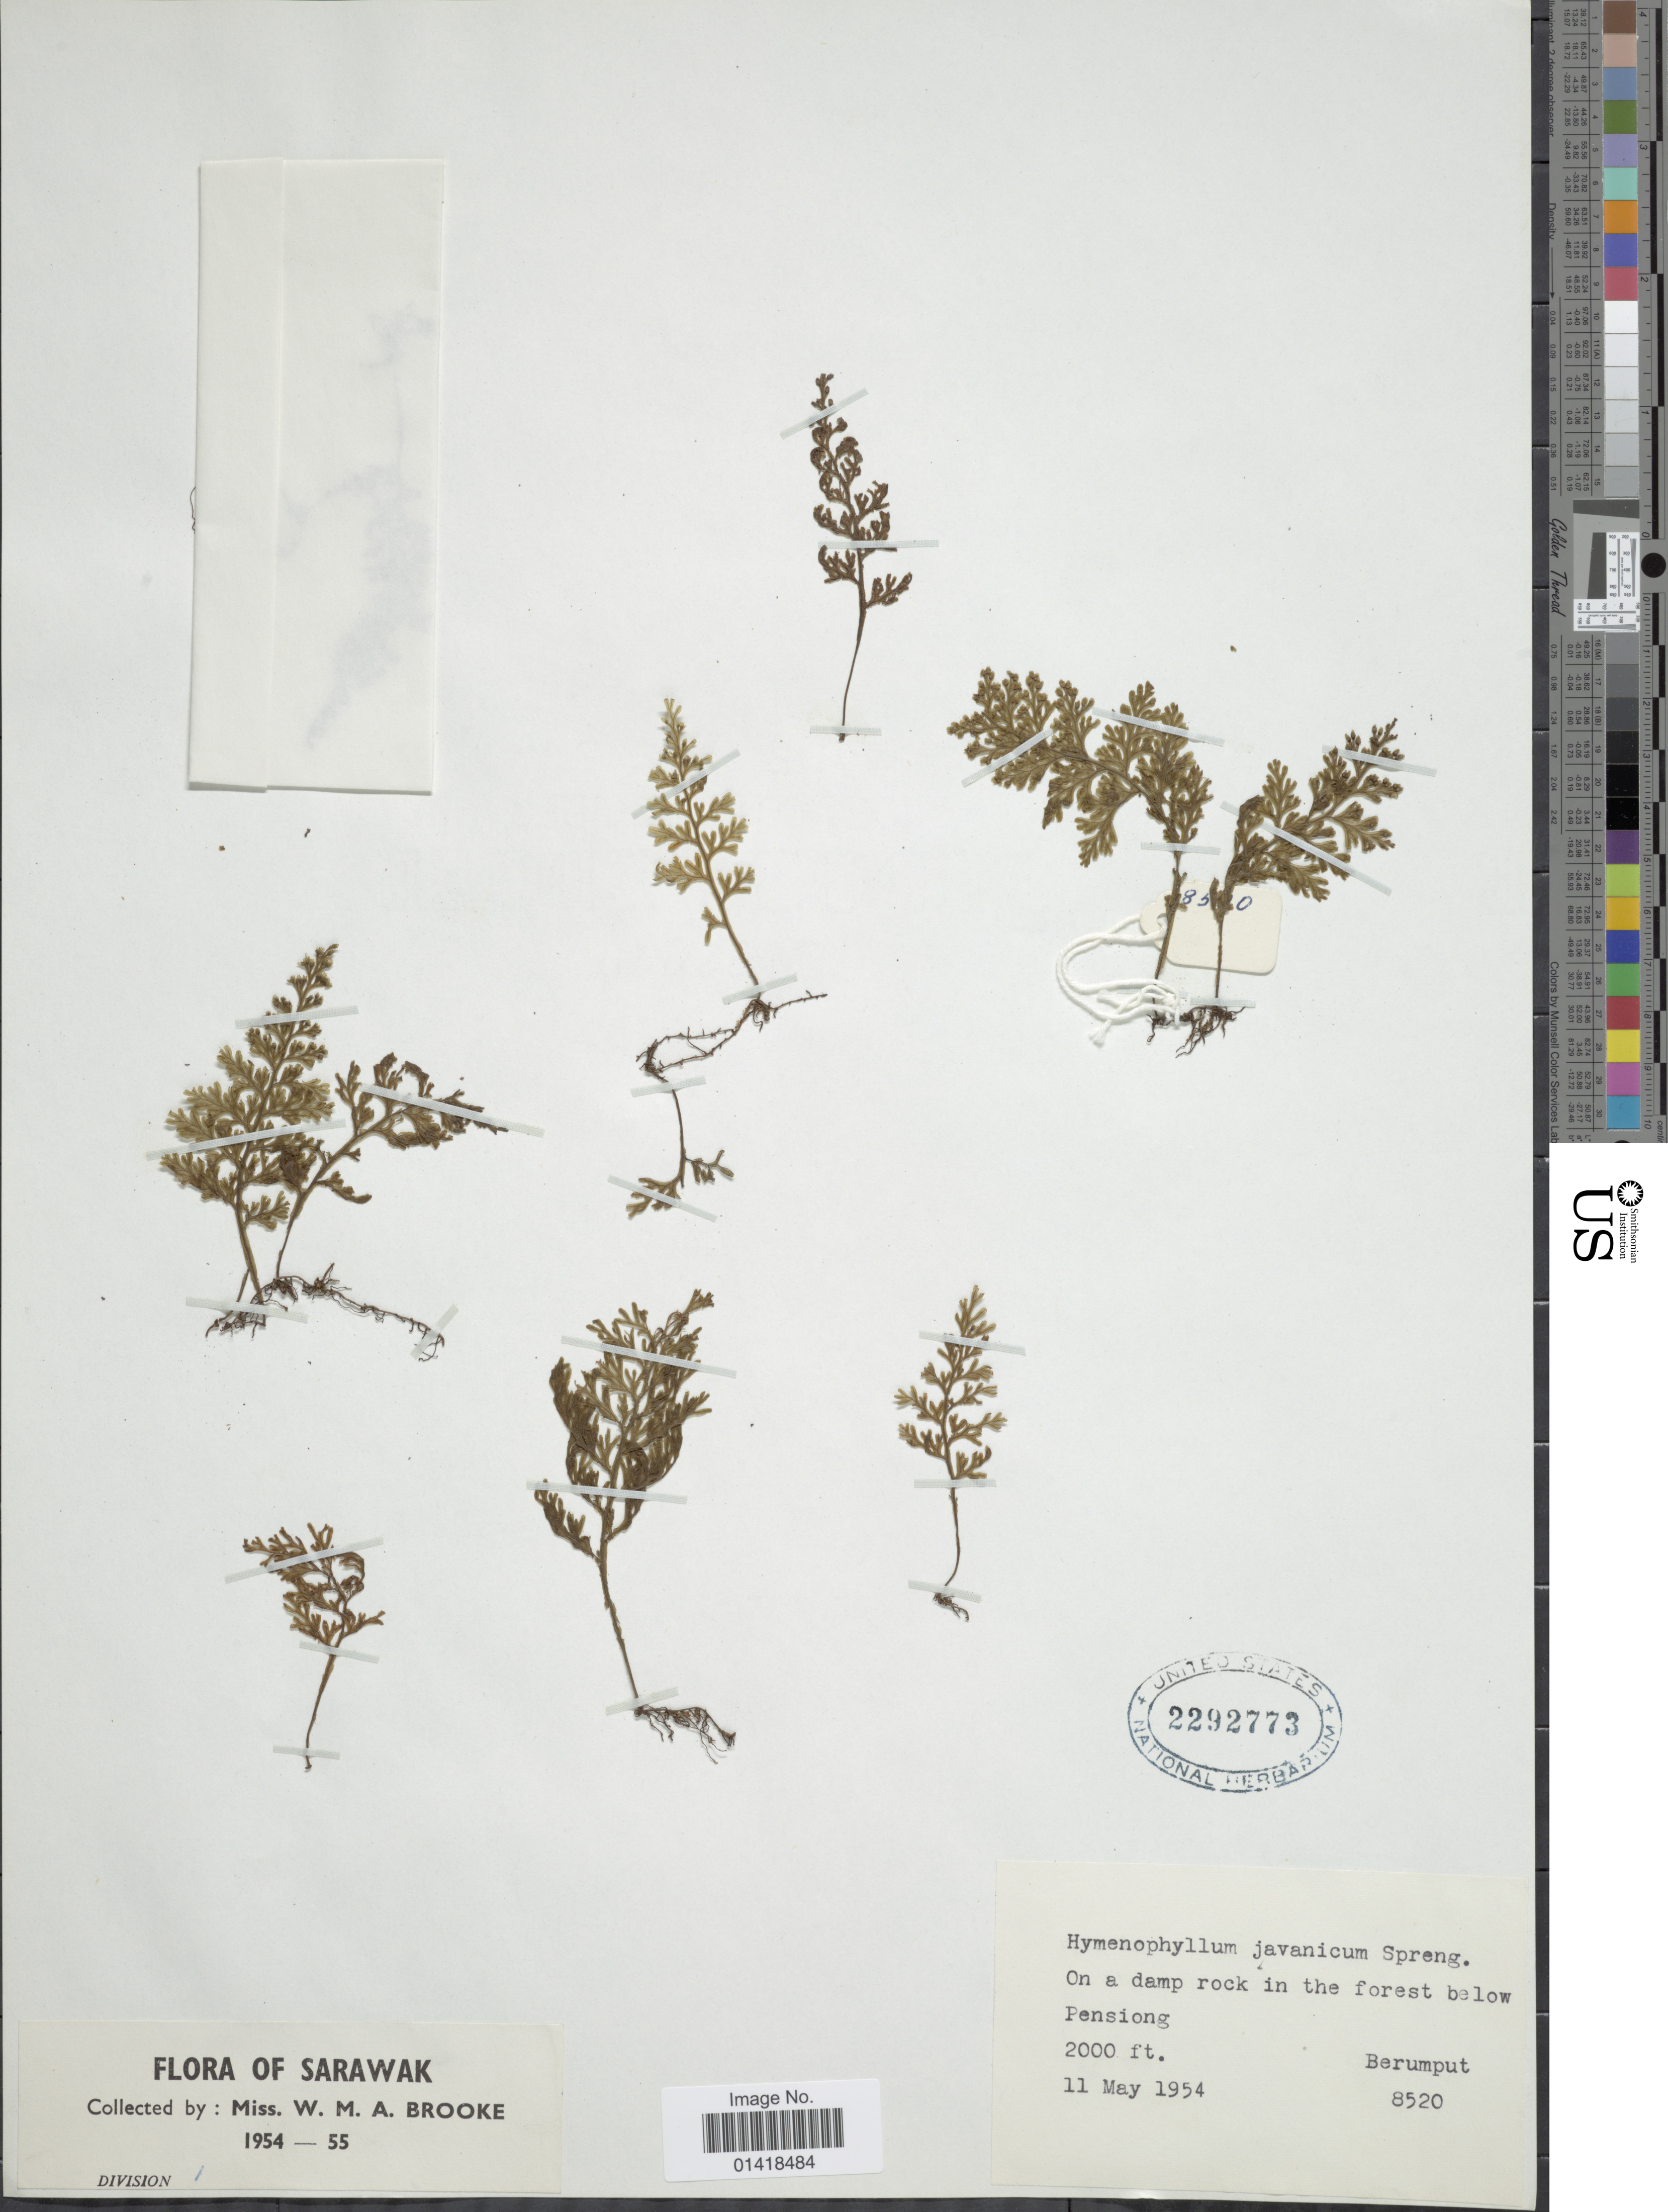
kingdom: Plantae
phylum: Tracheophyta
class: Polypodiopsida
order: Hymenophyllales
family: Hymenophyllaceae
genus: Hymenophyllum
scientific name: Hymenophyllum javanicum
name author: Spreng.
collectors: W. Brooke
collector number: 8520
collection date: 1954-05-11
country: Malaysia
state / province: Sarawak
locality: On a damp rock in the forest below Pensiong, Berumput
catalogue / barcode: US 2292773